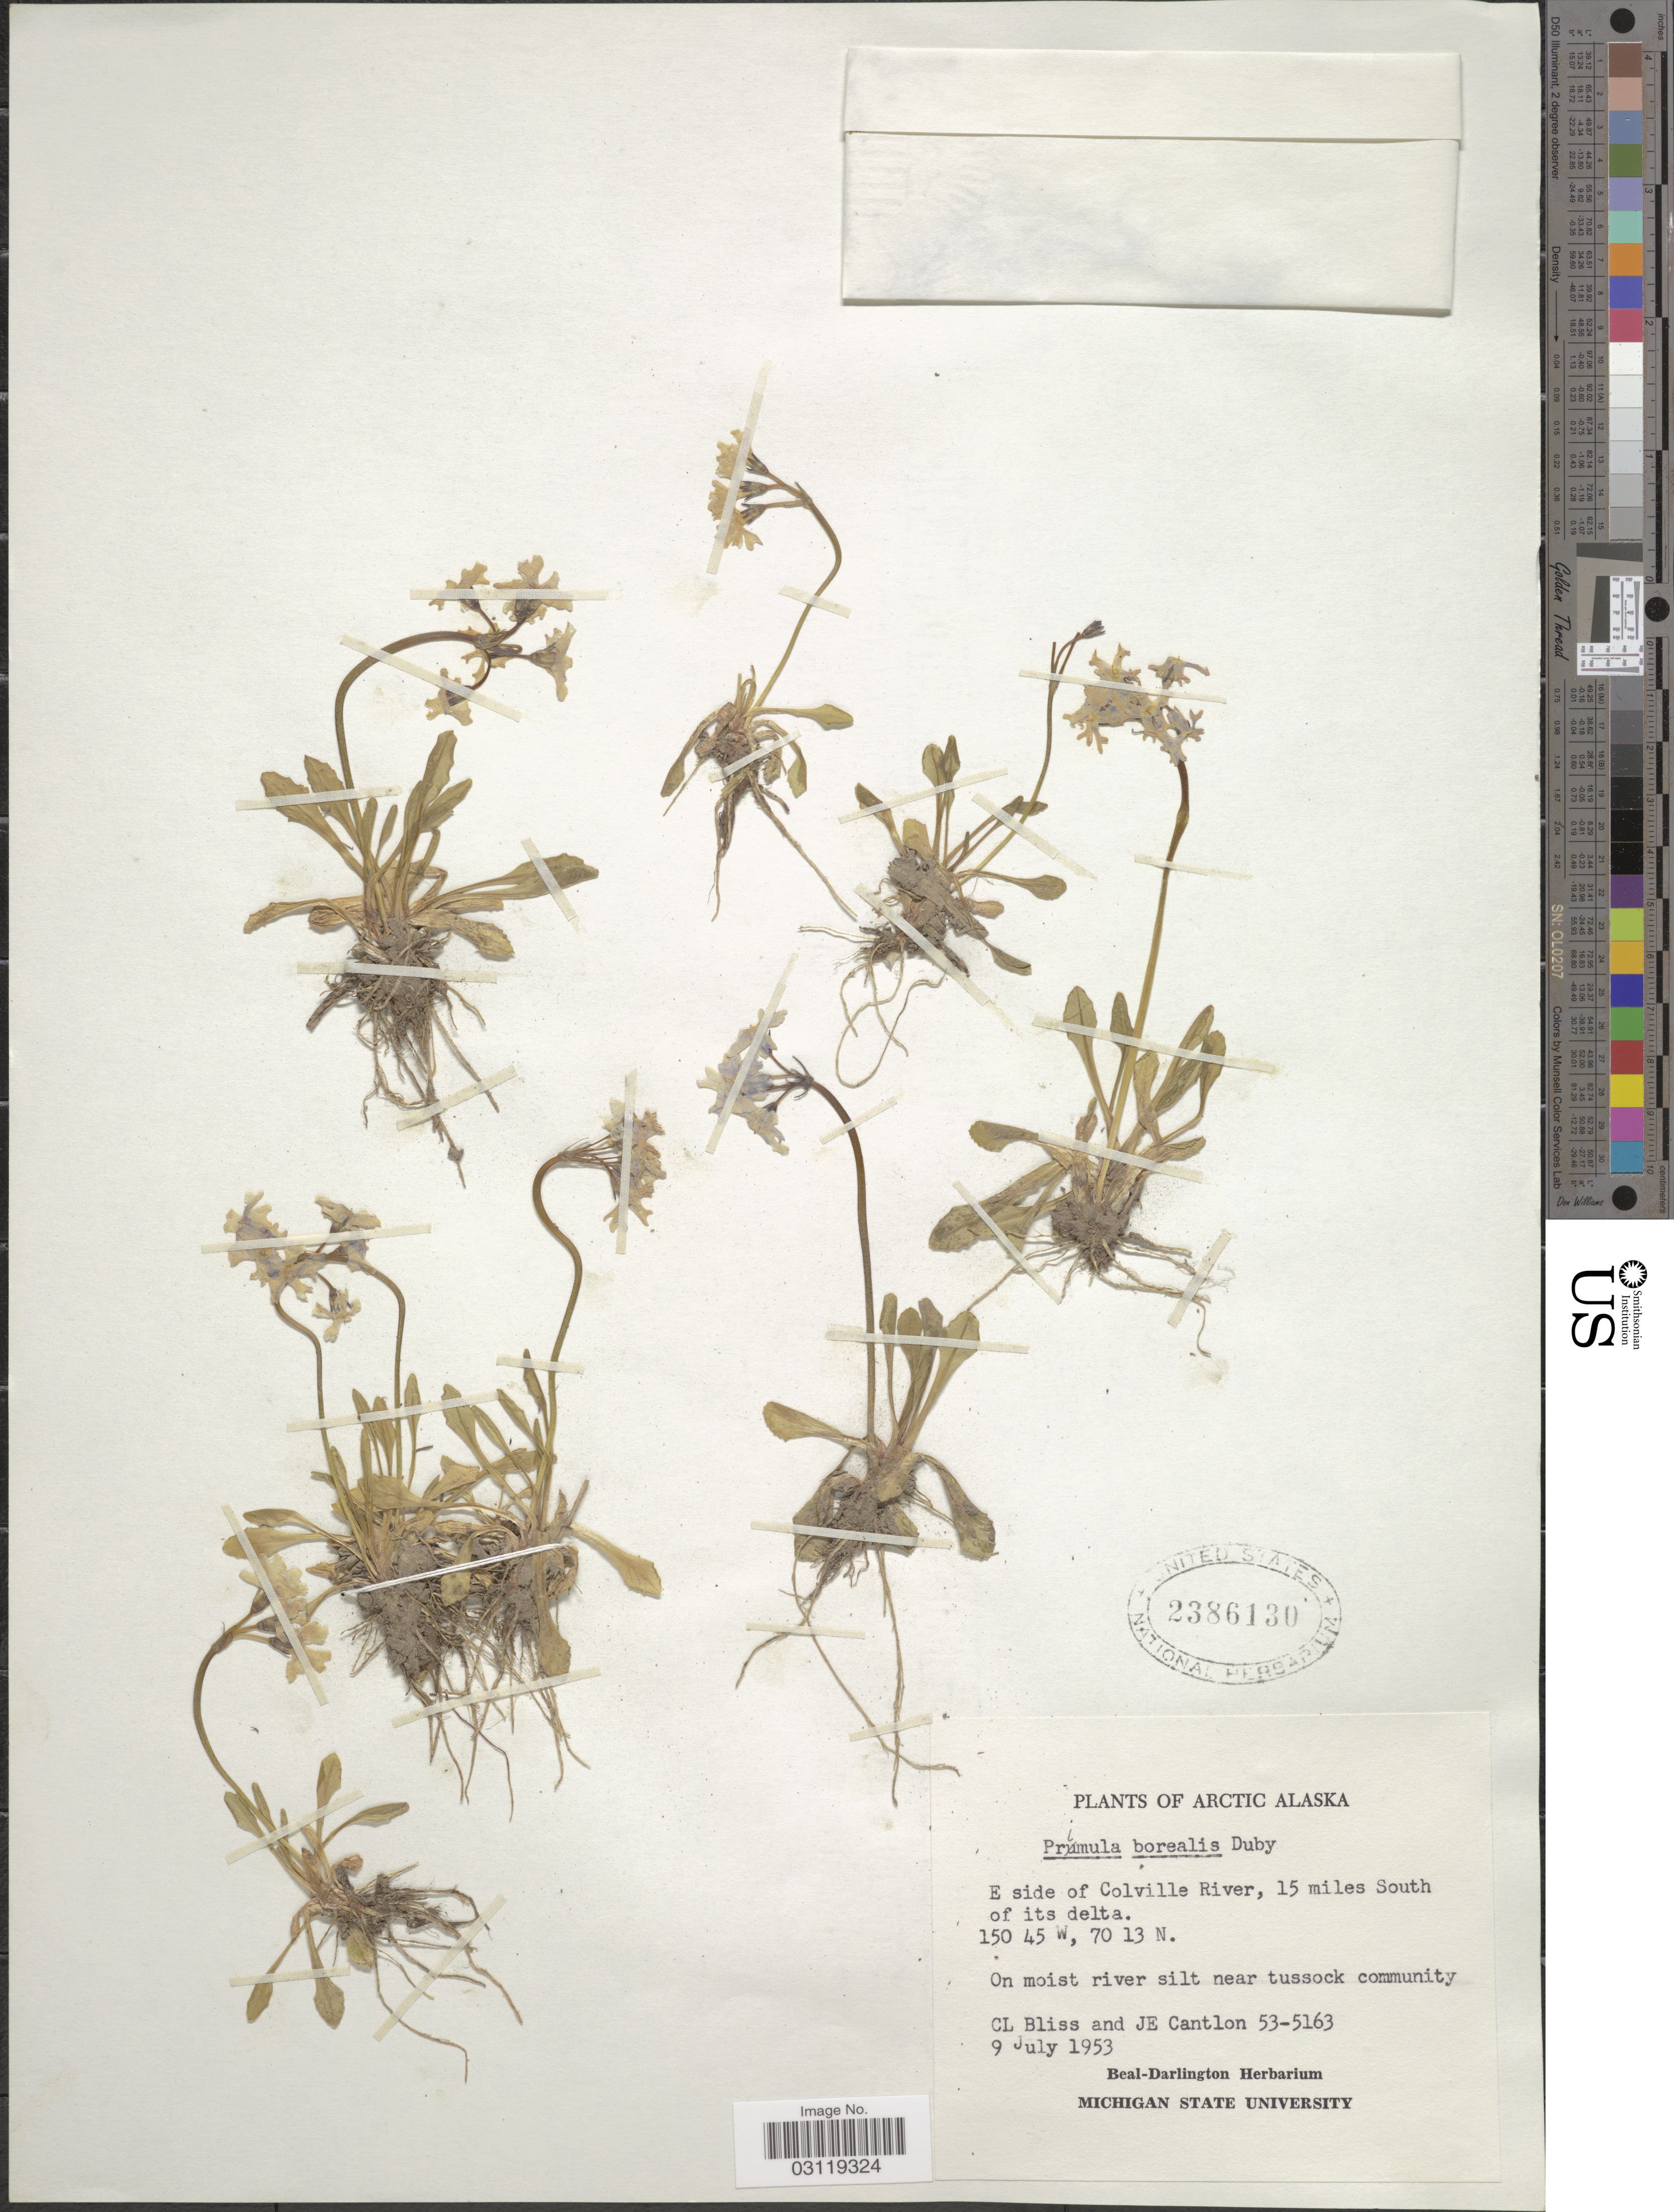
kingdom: Plantae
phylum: Tracheophyta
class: Magnoliopsida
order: Ericales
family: Primulaceae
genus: Primula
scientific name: Primula borealis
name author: Duby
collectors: C. Bliss & J. Cantlon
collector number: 53-5163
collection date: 1953-07-09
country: United States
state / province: Alaska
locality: Arctic Alaska. E side of Colville River, 15 miles South of its delta. On moist river silt near tussock community.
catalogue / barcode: US 2386130